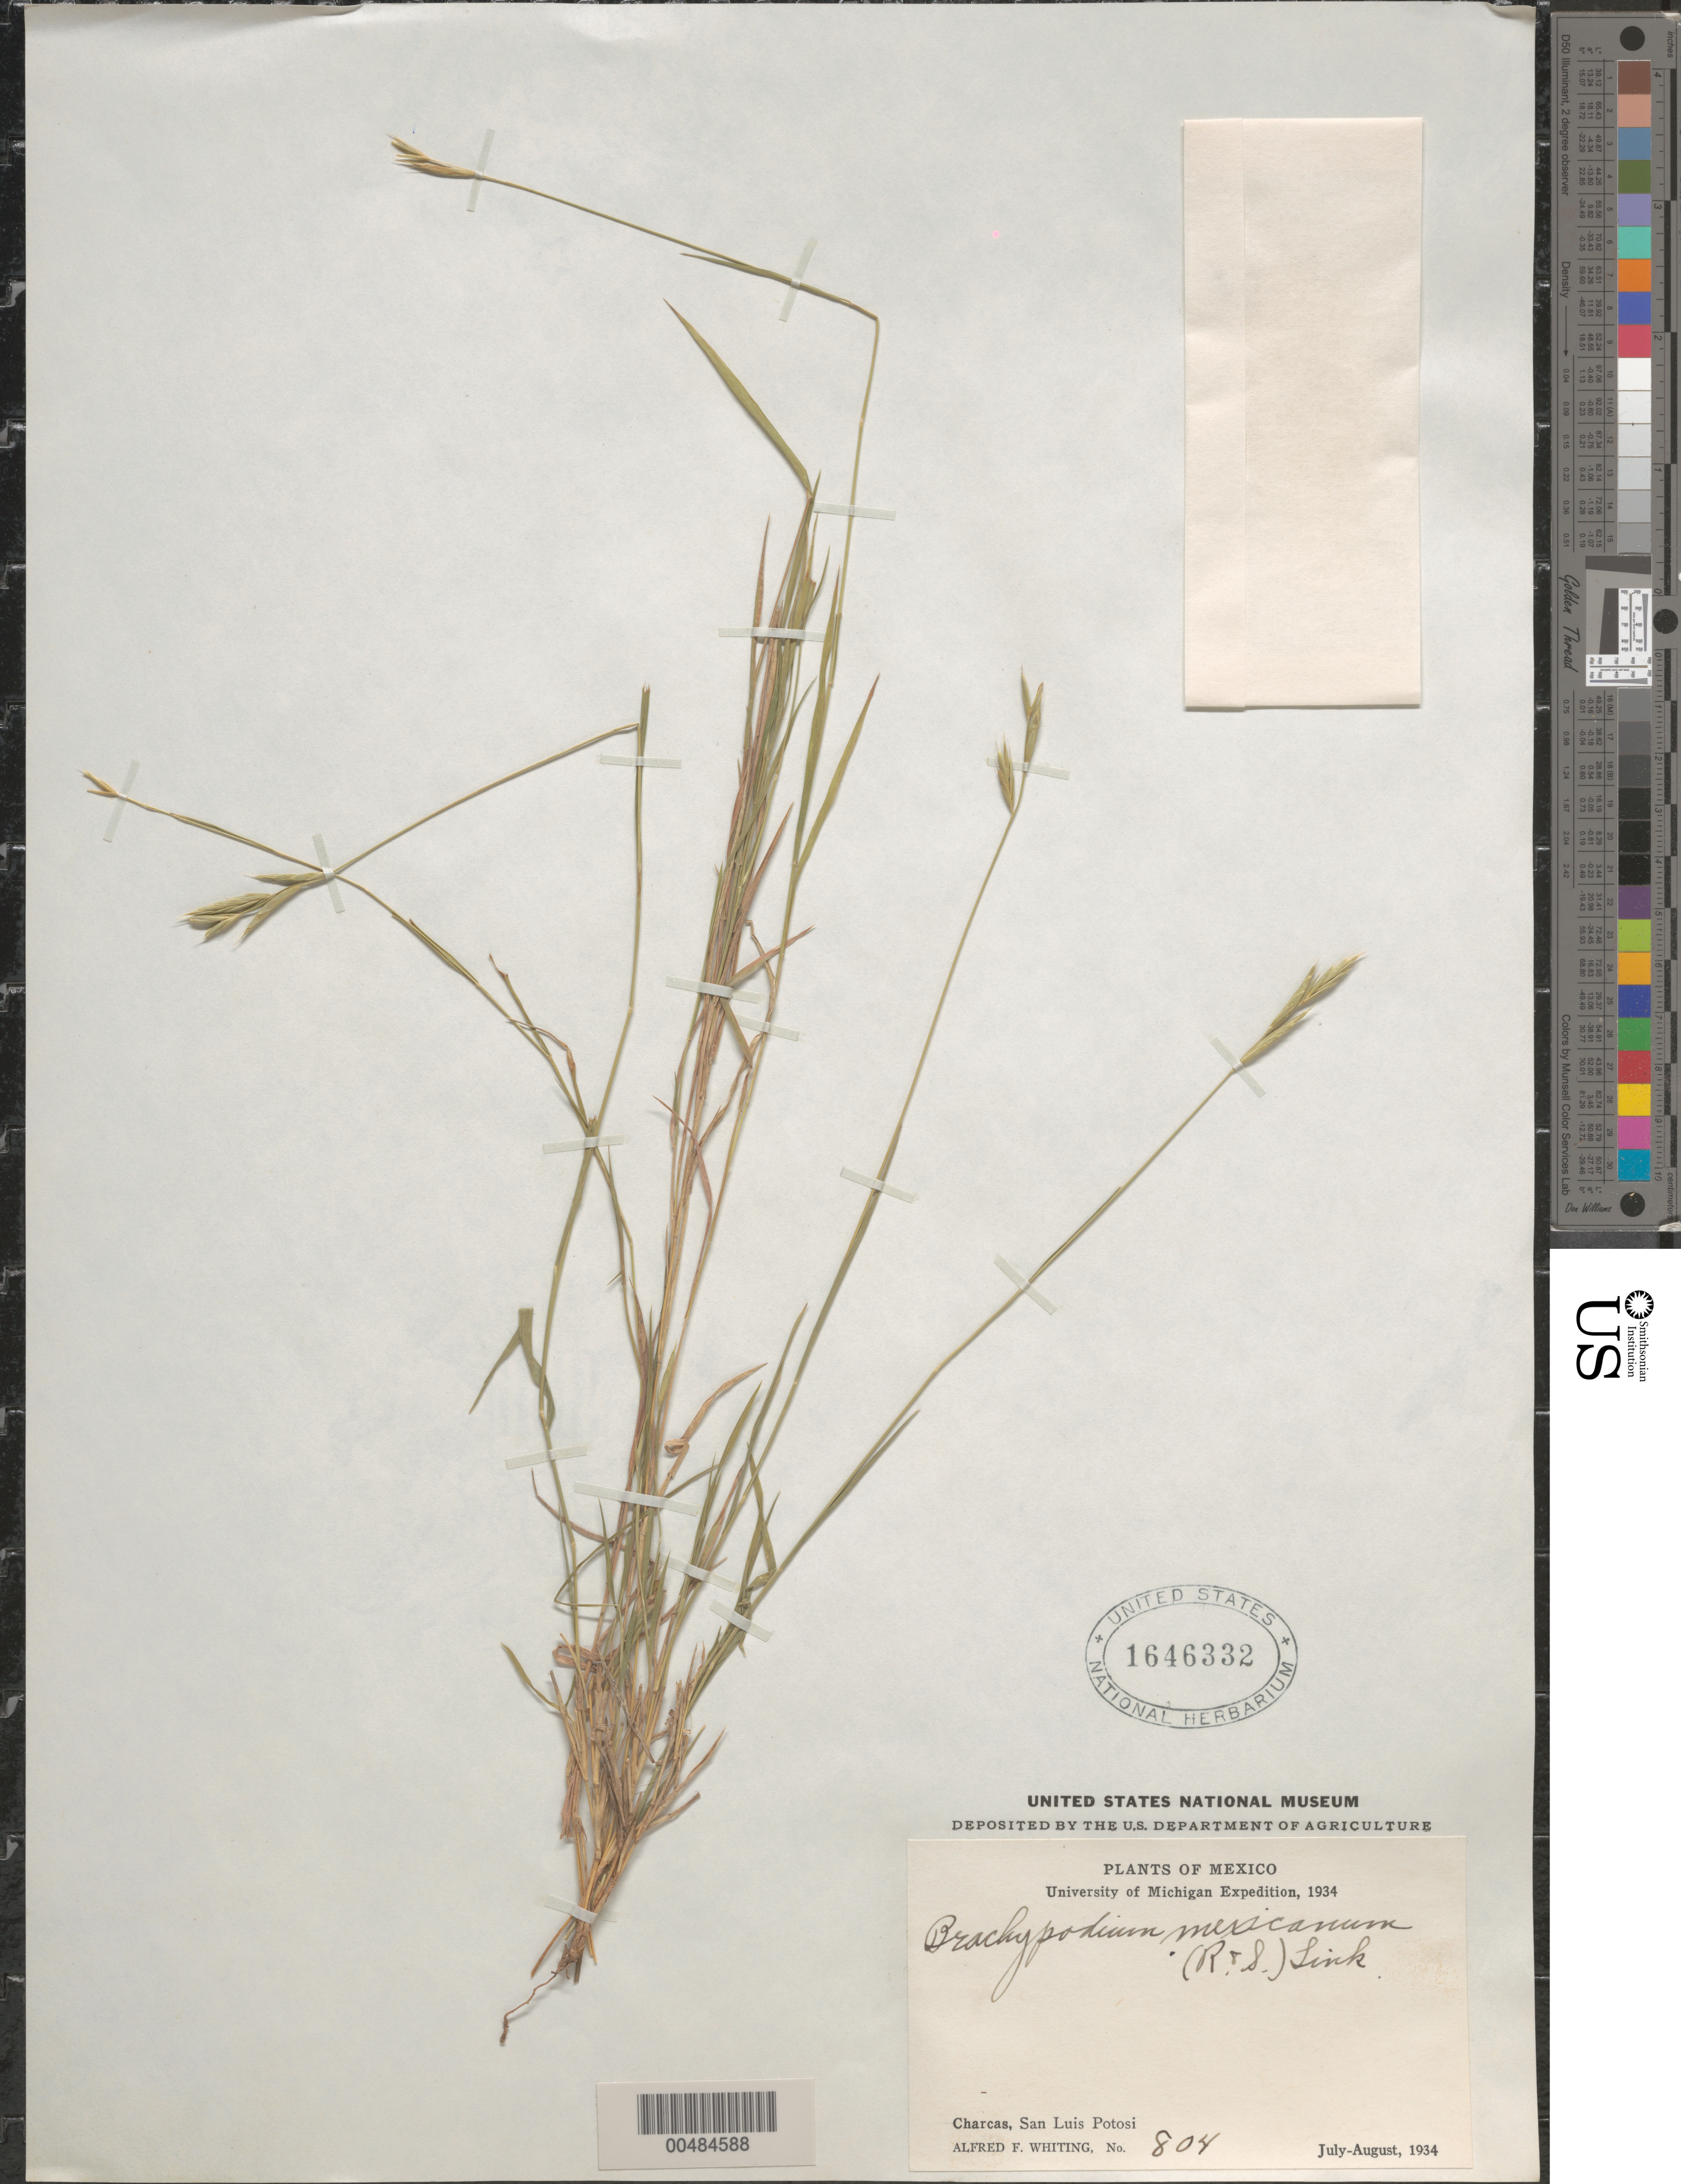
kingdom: Plantae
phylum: Tracheophyta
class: Liliopsida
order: Poales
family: Poaceae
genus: Brachypodium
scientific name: Brachypodium mexicanum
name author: (Roem. & Schult.) Link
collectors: A. F. Whiting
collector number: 804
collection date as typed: Jul 1934 to Aug 1934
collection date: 1934-07/1934-08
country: Mexico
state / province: San Luis Potosi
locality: Charcas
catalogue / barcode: US 1646332